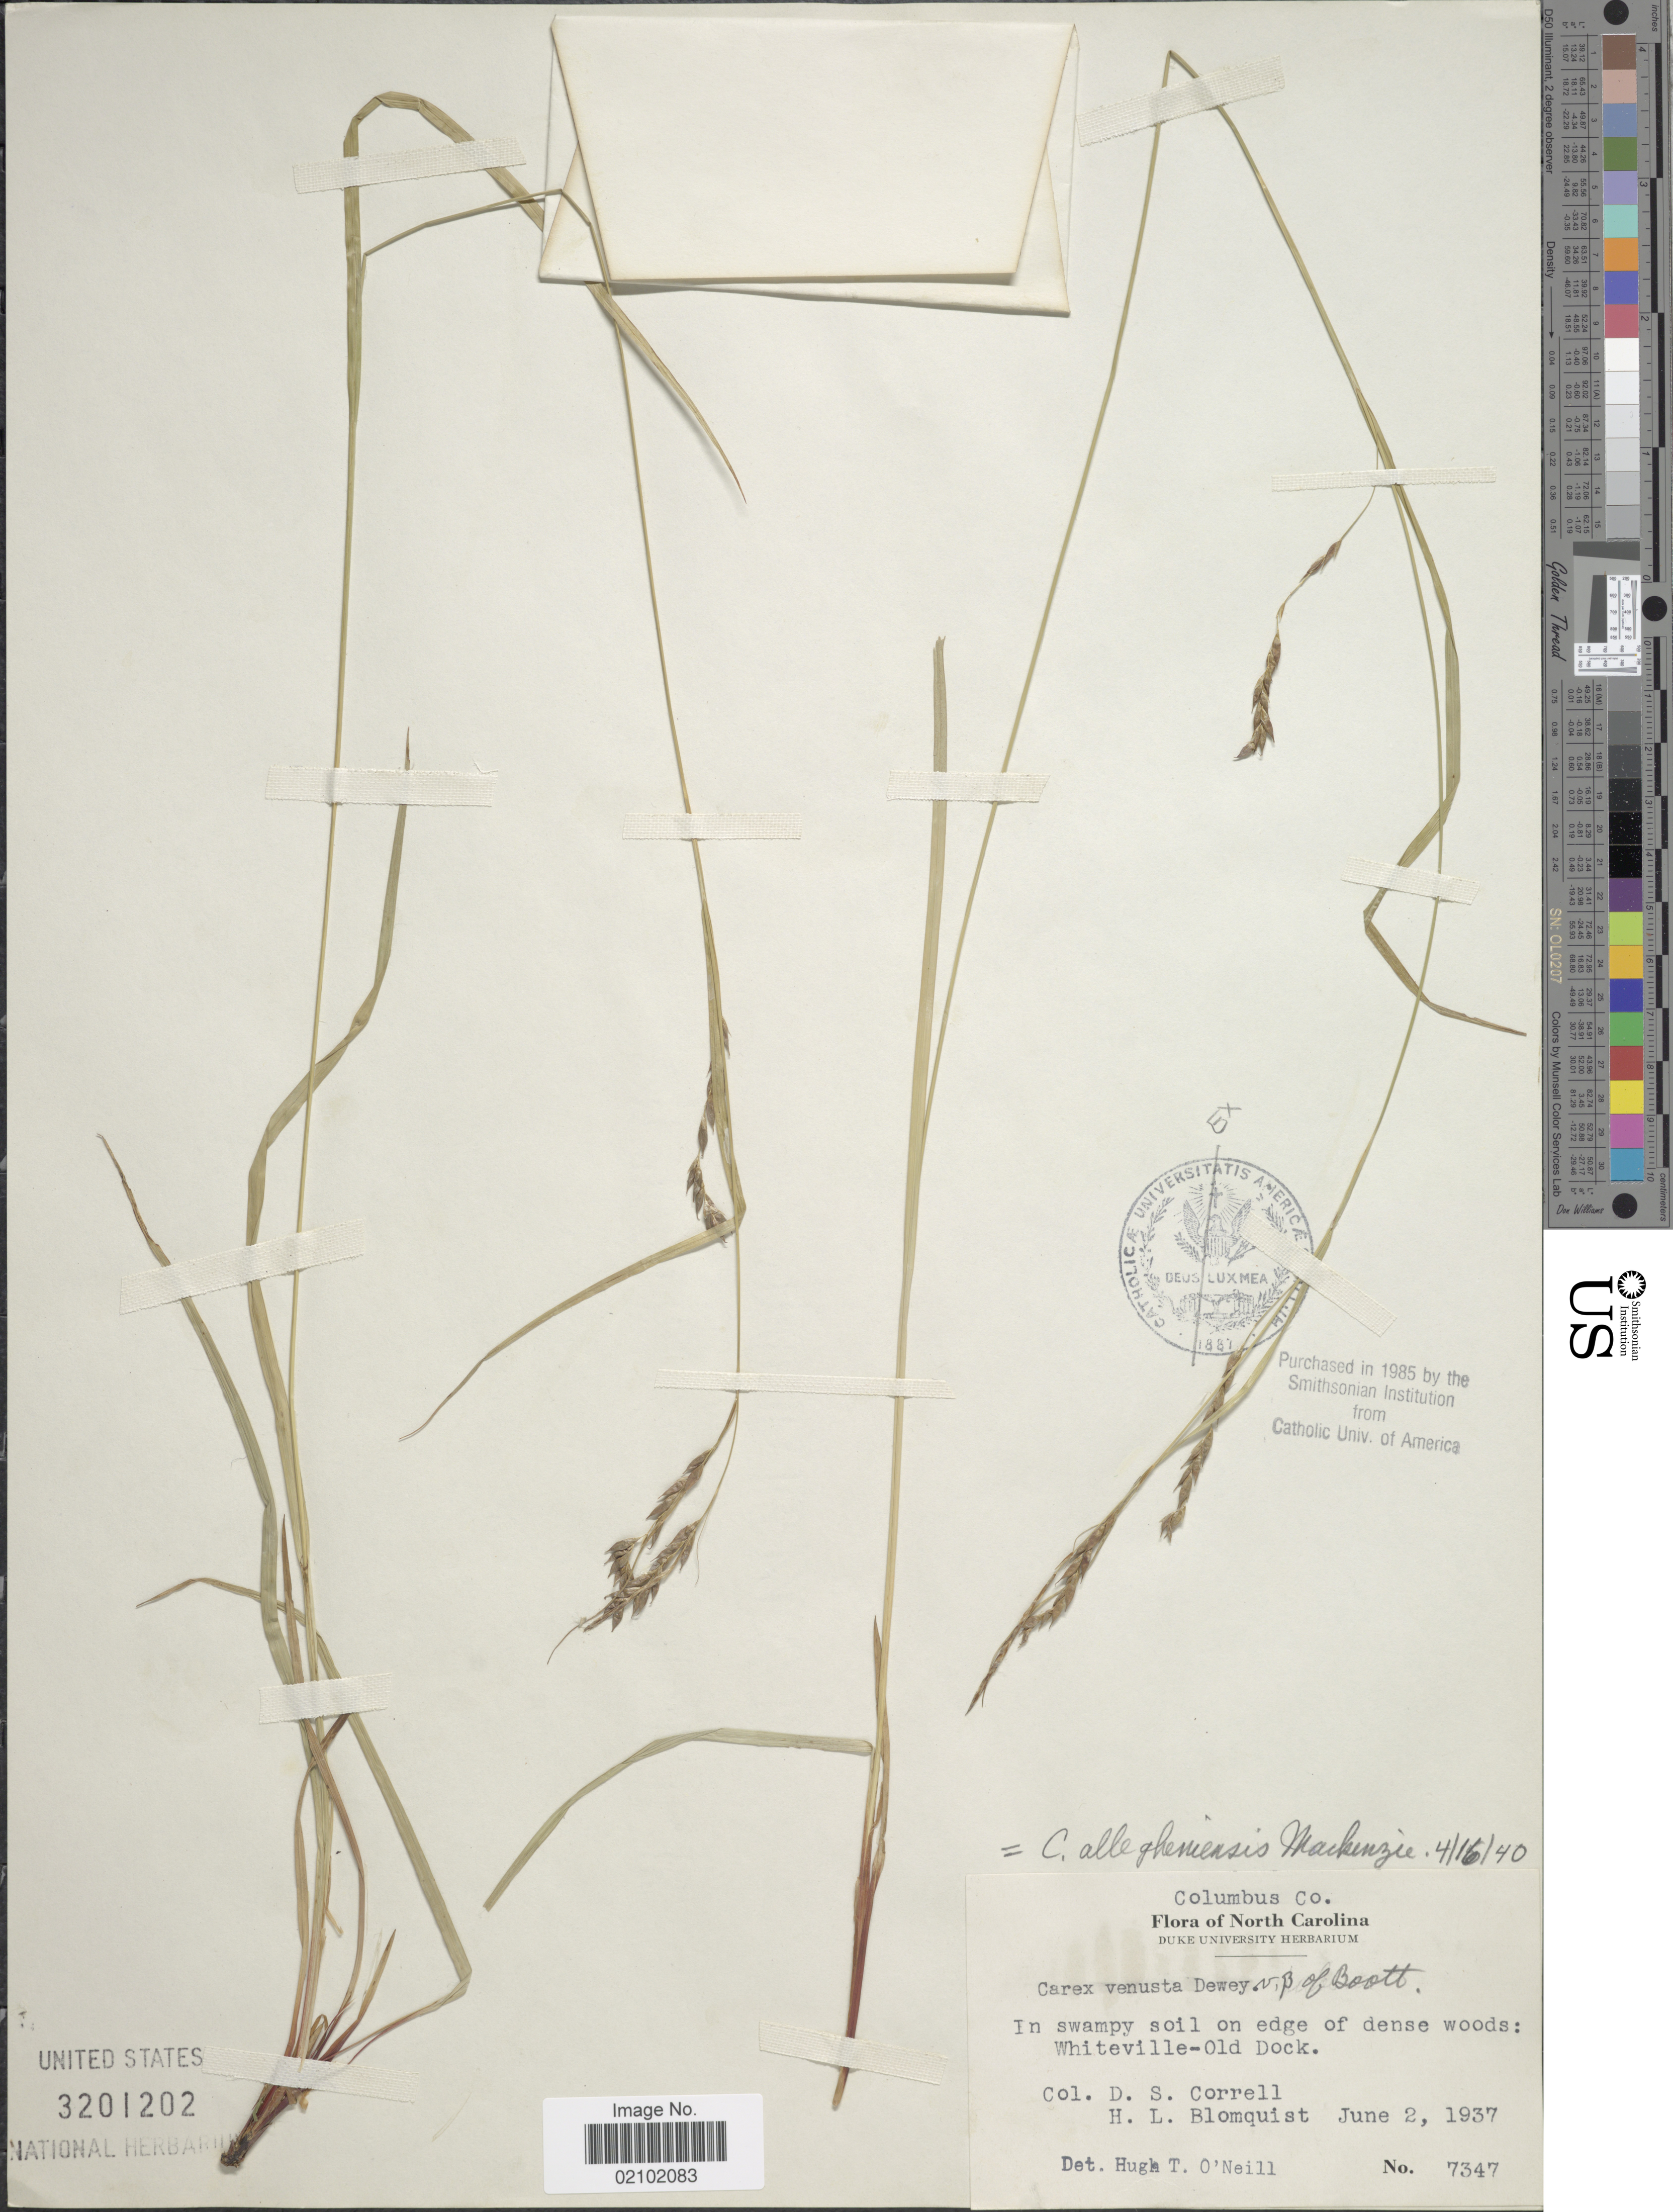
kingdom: Plantae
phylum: Tracheophyta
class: Liliopsida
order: Poales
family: Cyperaceae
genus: Carex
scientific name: Carex allegheniensis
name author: Mack.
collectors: D. S. Correll & H. Blomquist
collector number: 7347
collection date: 1937-06-02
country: United States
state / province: North Carolina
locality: Columbus Co. Whiteville-Old Dock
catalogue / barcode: US 3201202